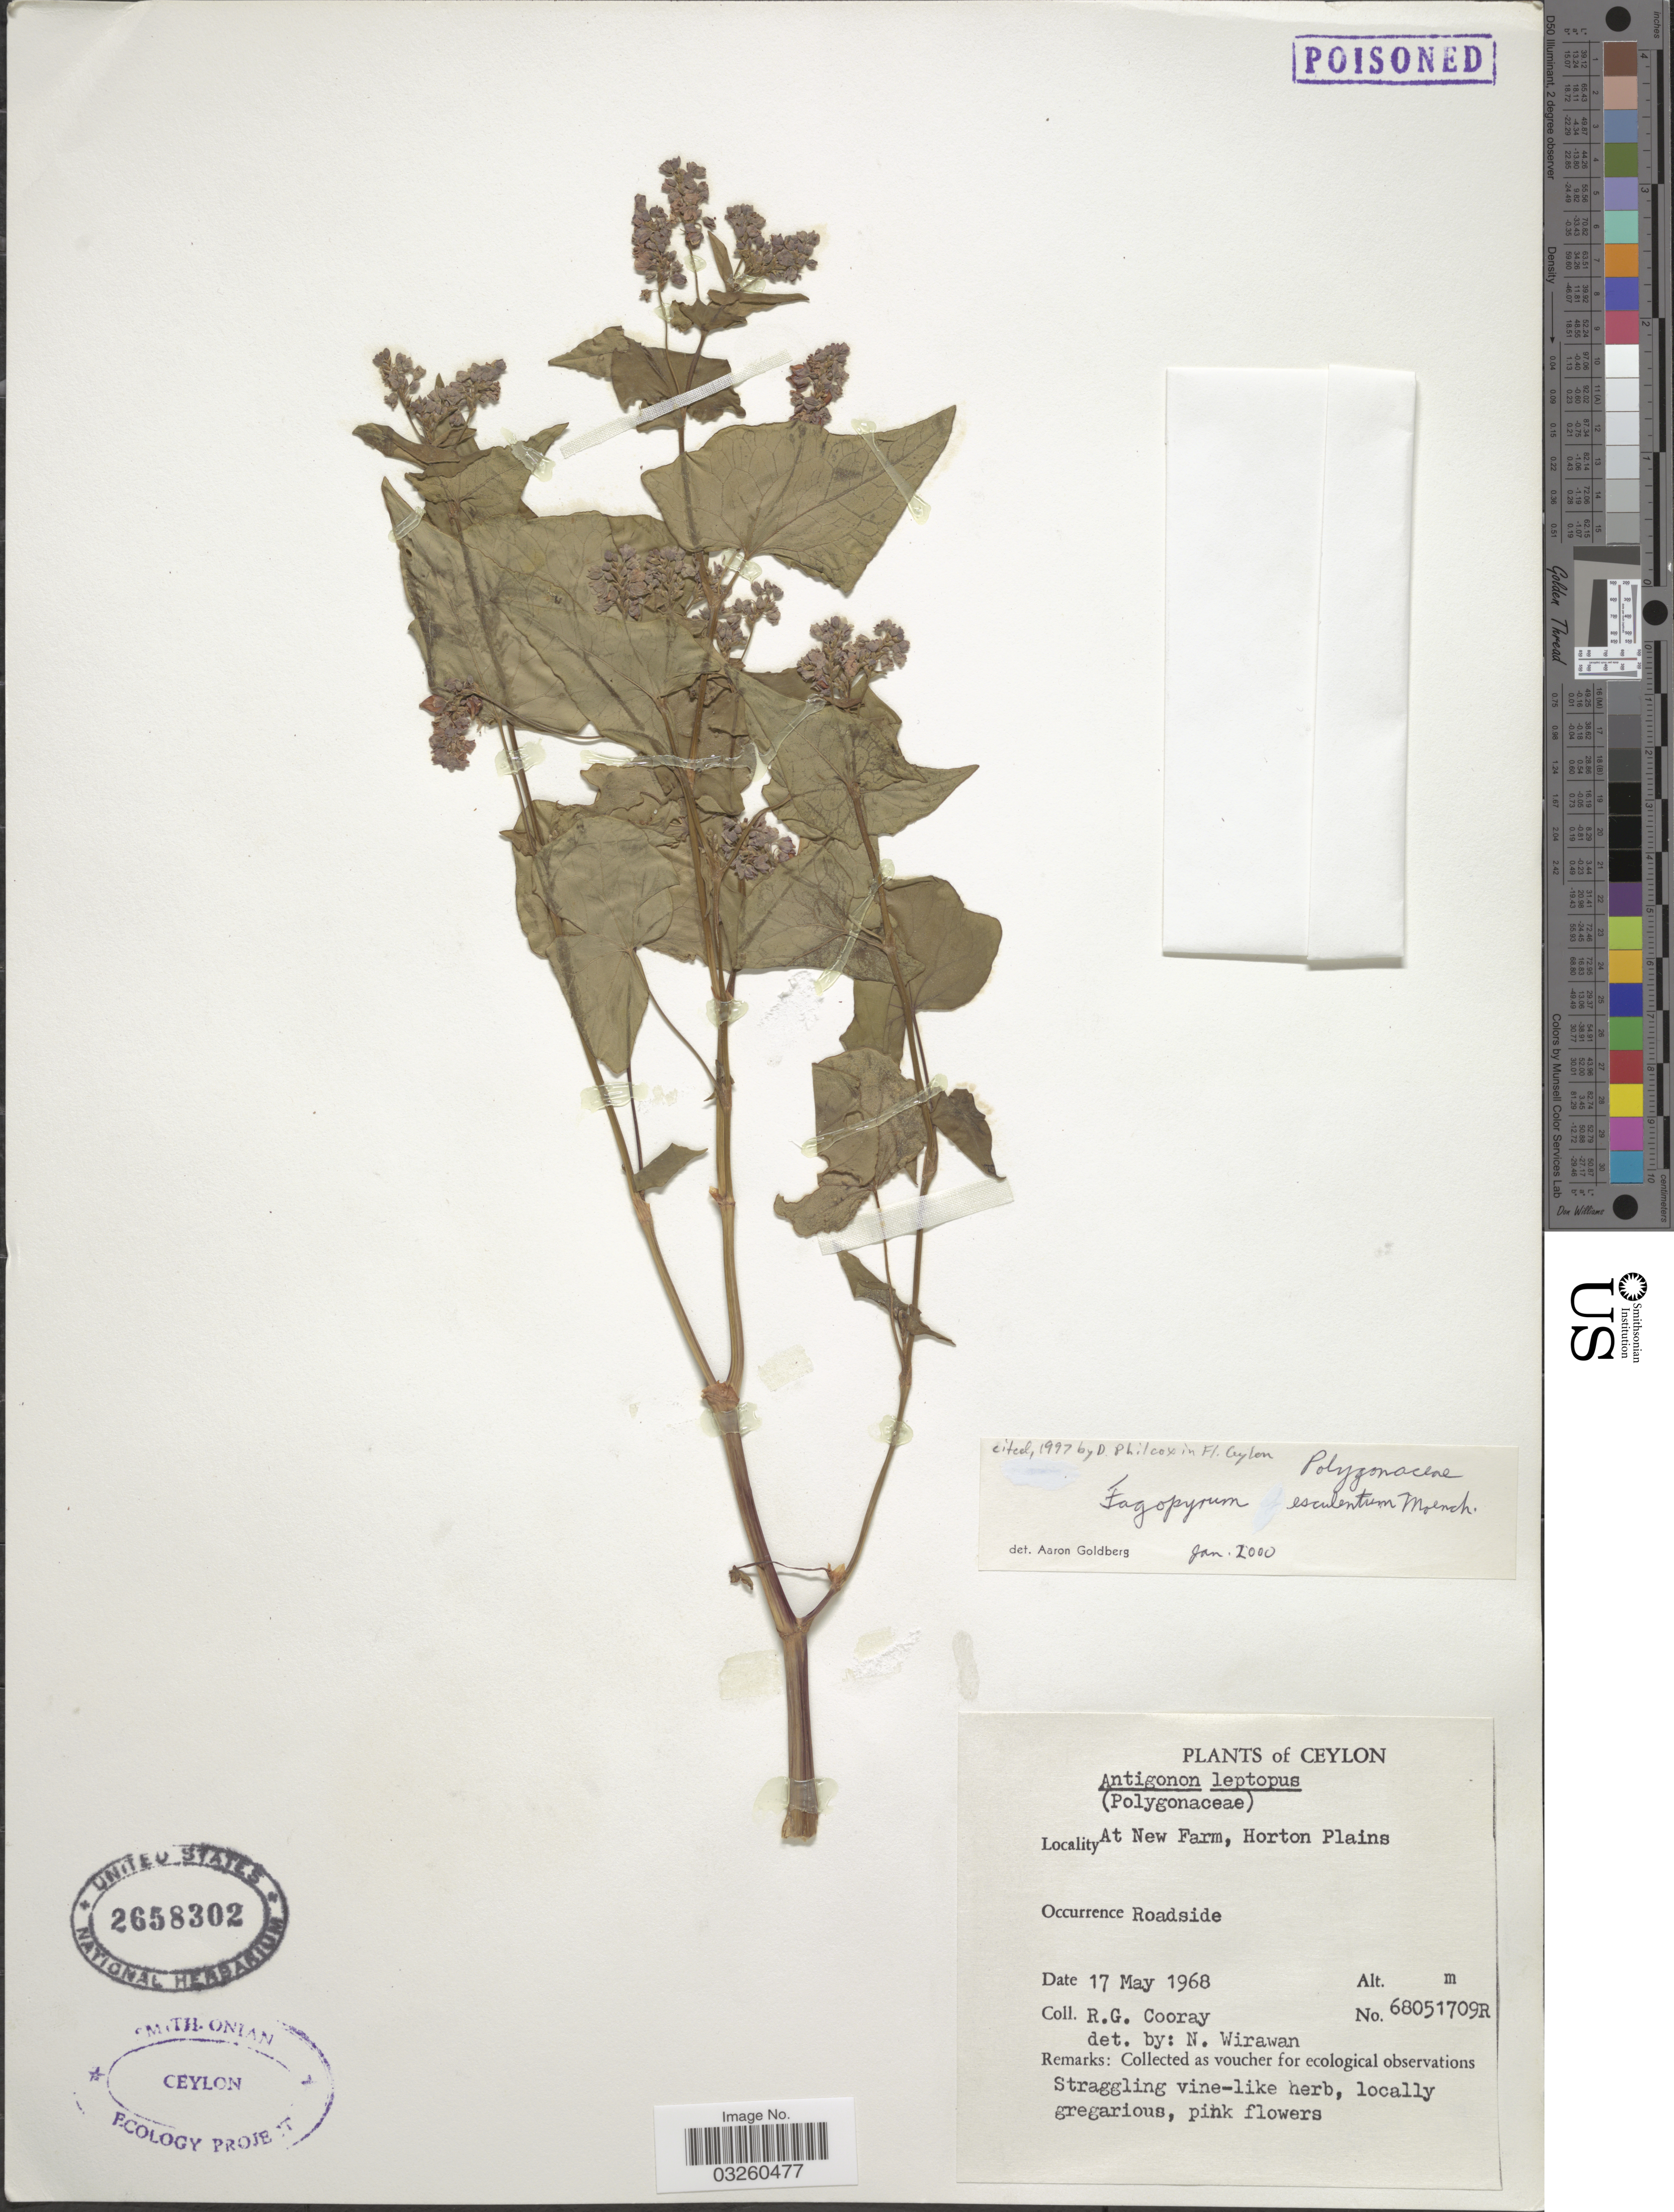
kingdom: Plantae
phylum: Tracheophyta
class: Magnoliopsida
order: Caryophyllales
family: Polygonaceae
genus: Fagopyrum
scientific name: Fagopyrum esculentum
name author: Moench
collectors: R. Cooray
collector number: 68051709R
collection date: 1968-05-17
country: Sri Lanka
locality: Ceylon. At New Farm, Horton Plains.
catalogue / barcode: US 2658302